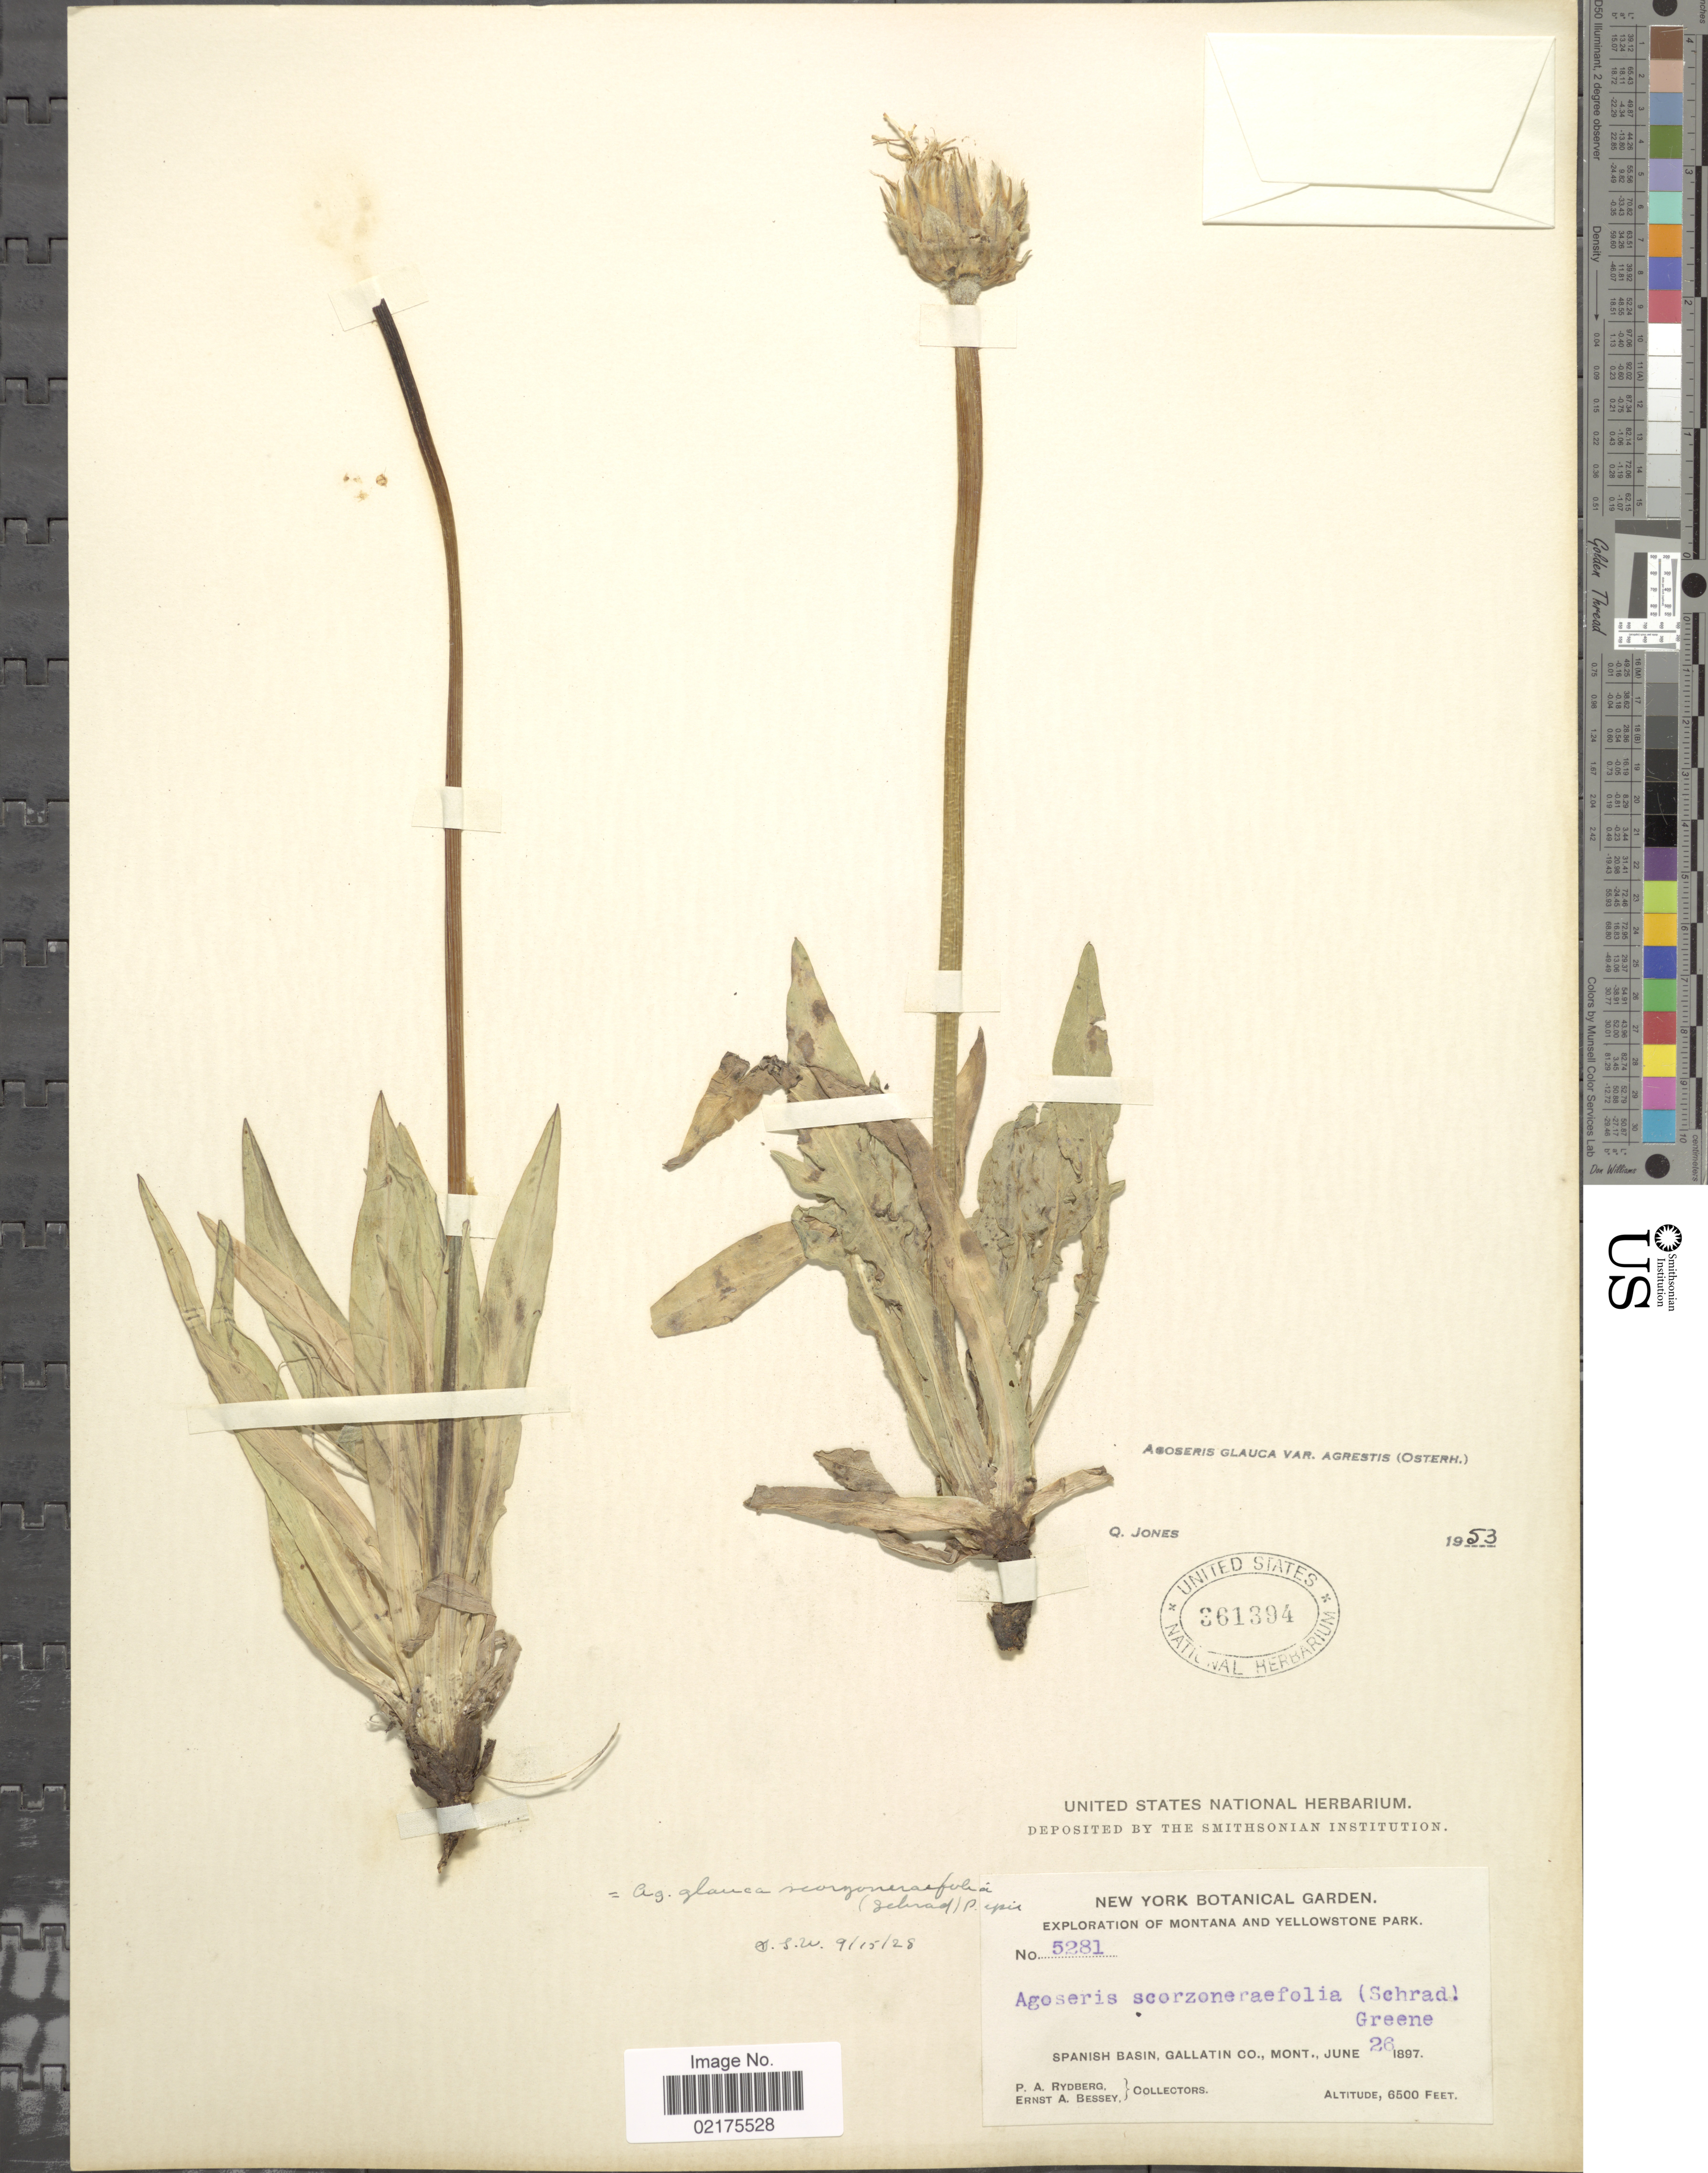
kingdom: Plantae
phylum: Tracheophyta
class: Magnoliopsida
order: Asterales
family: Asteraceae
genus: Agoseris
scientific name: Agoseris glauca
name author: (Pursh) Raf.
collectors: P. A. Rydberg & E. A. Bessey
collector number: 5281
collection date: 1897-06-26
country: United States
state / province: Montana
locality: Montana and Yellowstone Park. Spanish Basin, Gallatin Co.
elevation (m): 1981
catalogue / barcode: US 361394